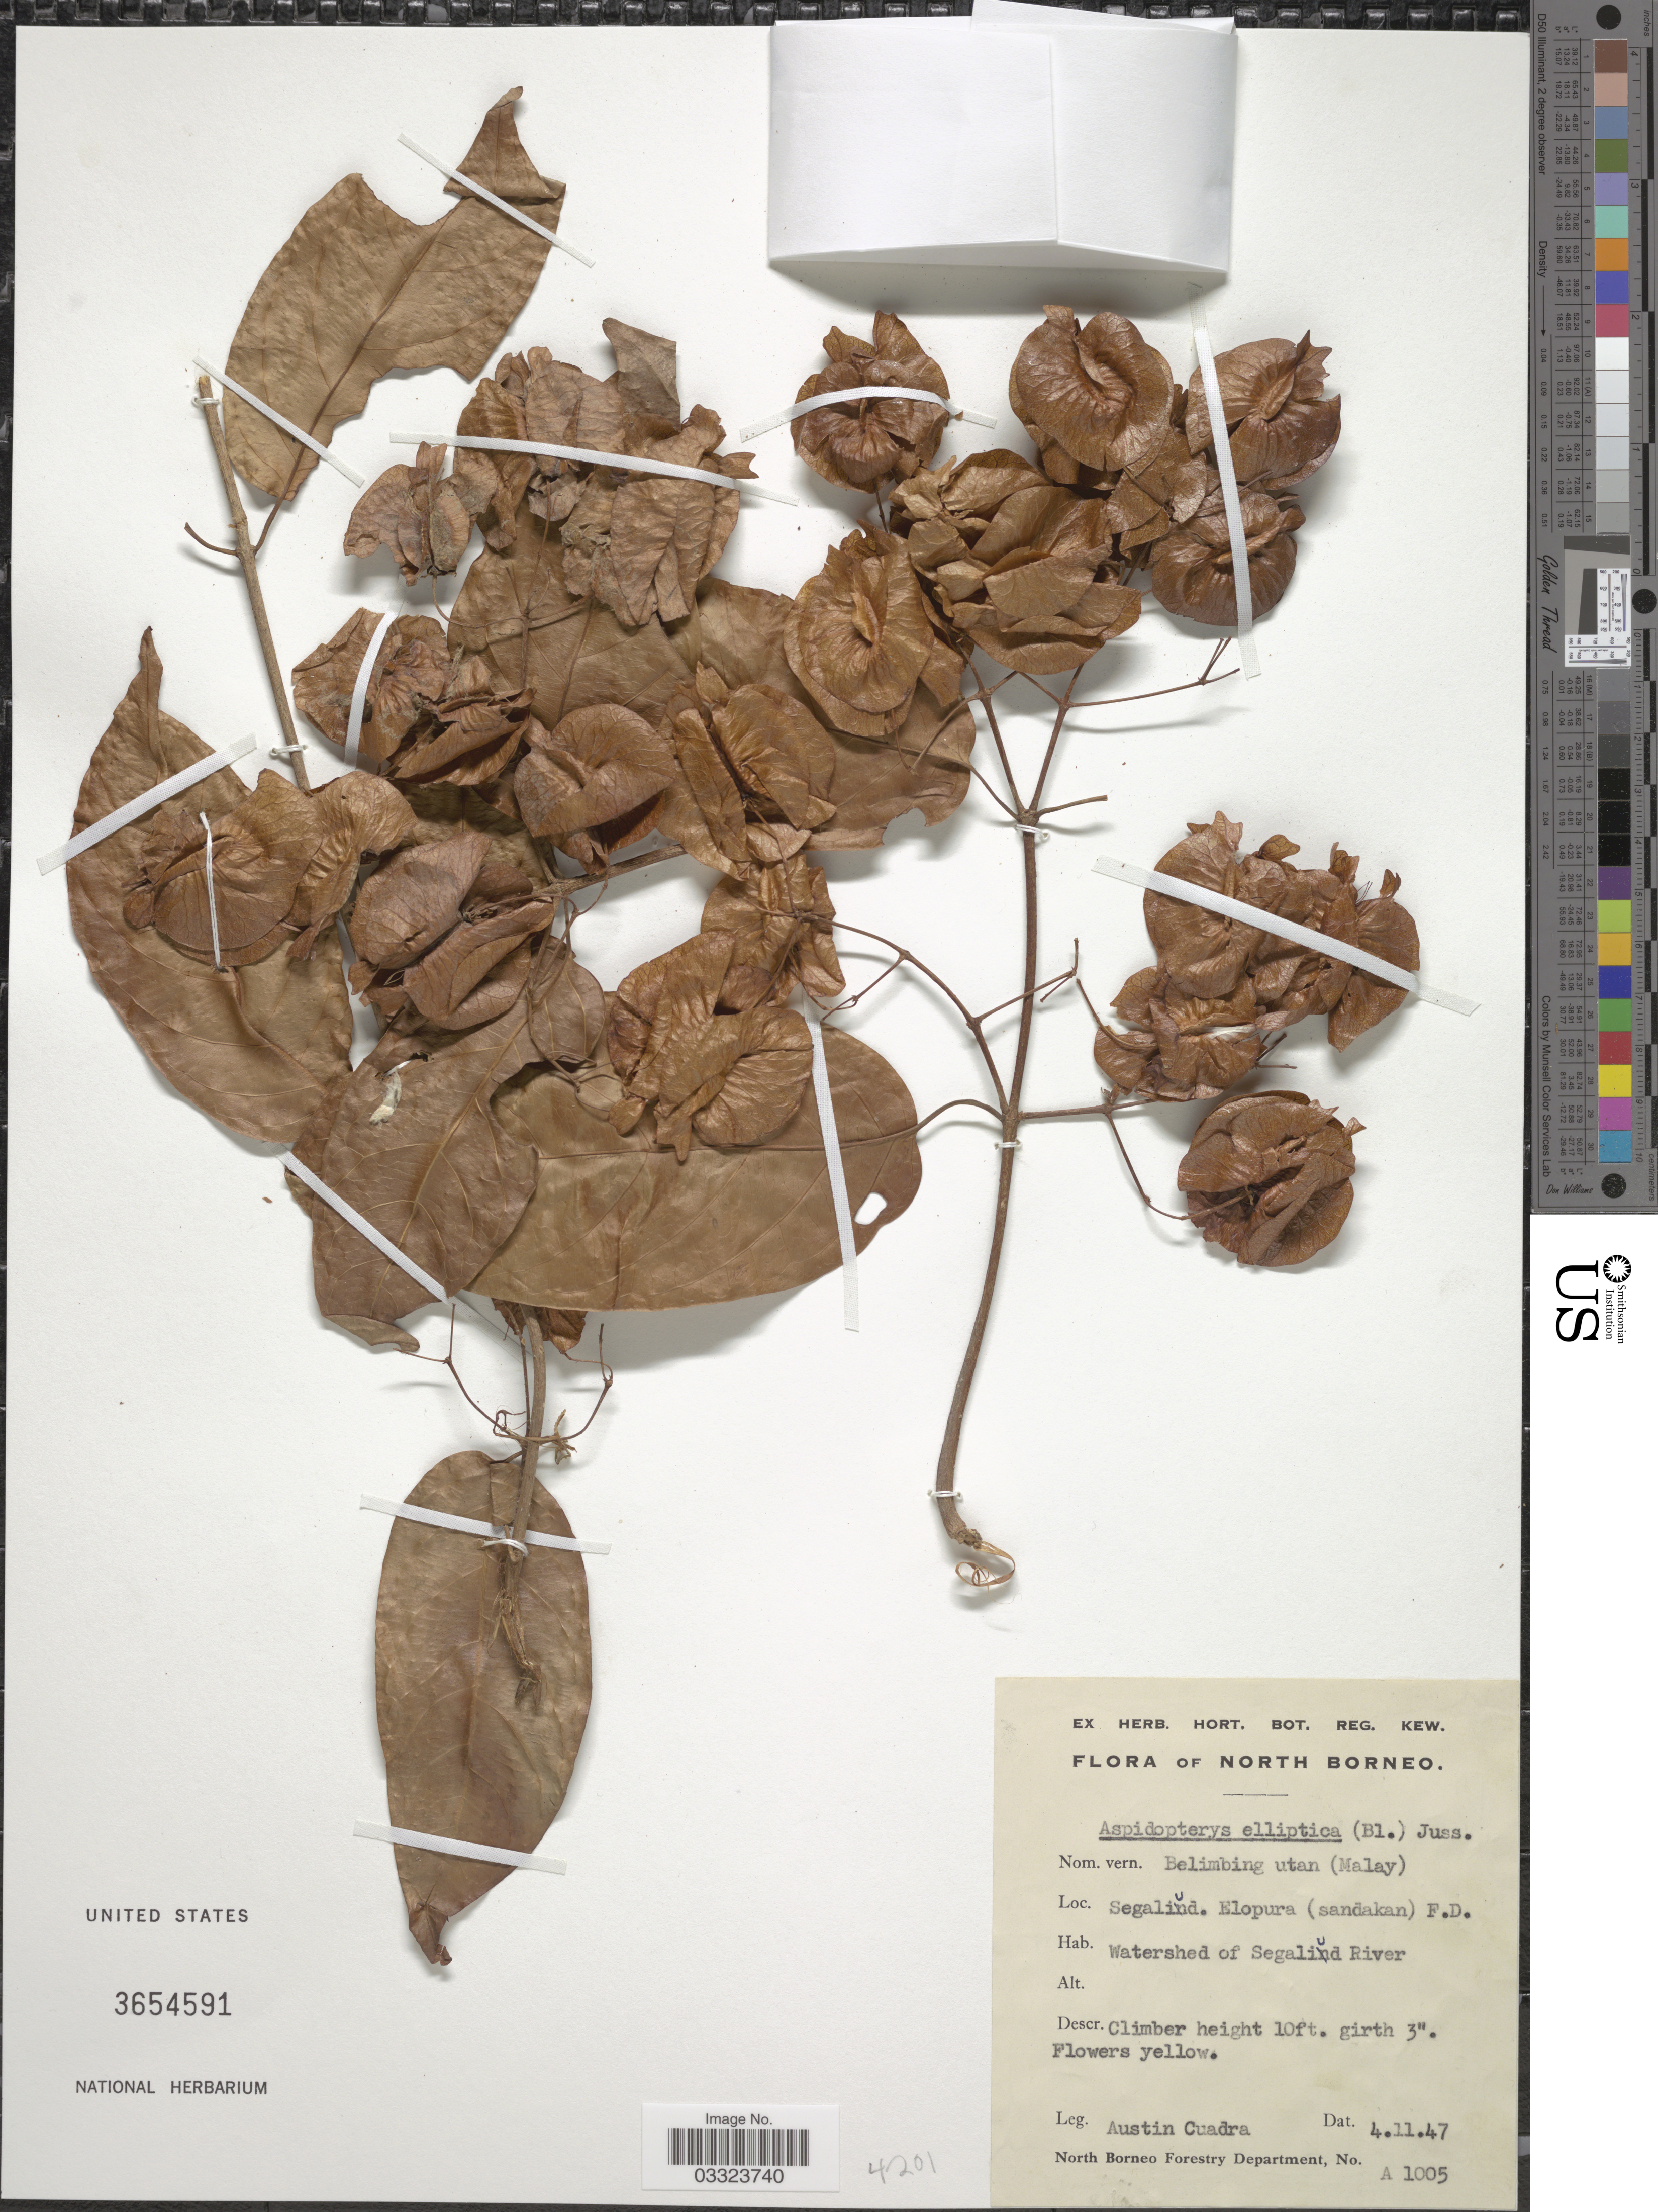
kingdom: Plantae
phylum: Tracheophyta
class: Magnoliopsida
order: Malpighiales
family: Malpighiaceae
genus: Aspidopterys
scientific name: Aspidopterys elliptica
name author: (Blume) Juss.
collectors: A. Cuadra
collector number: A1005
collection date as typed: Transcribed d/m/y: 4/11/47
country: Malaysia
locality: North Borneo. Segaliud. Elopura (sandakan) F.D. Watershed of Segaliud River.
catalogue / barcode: US 3654591